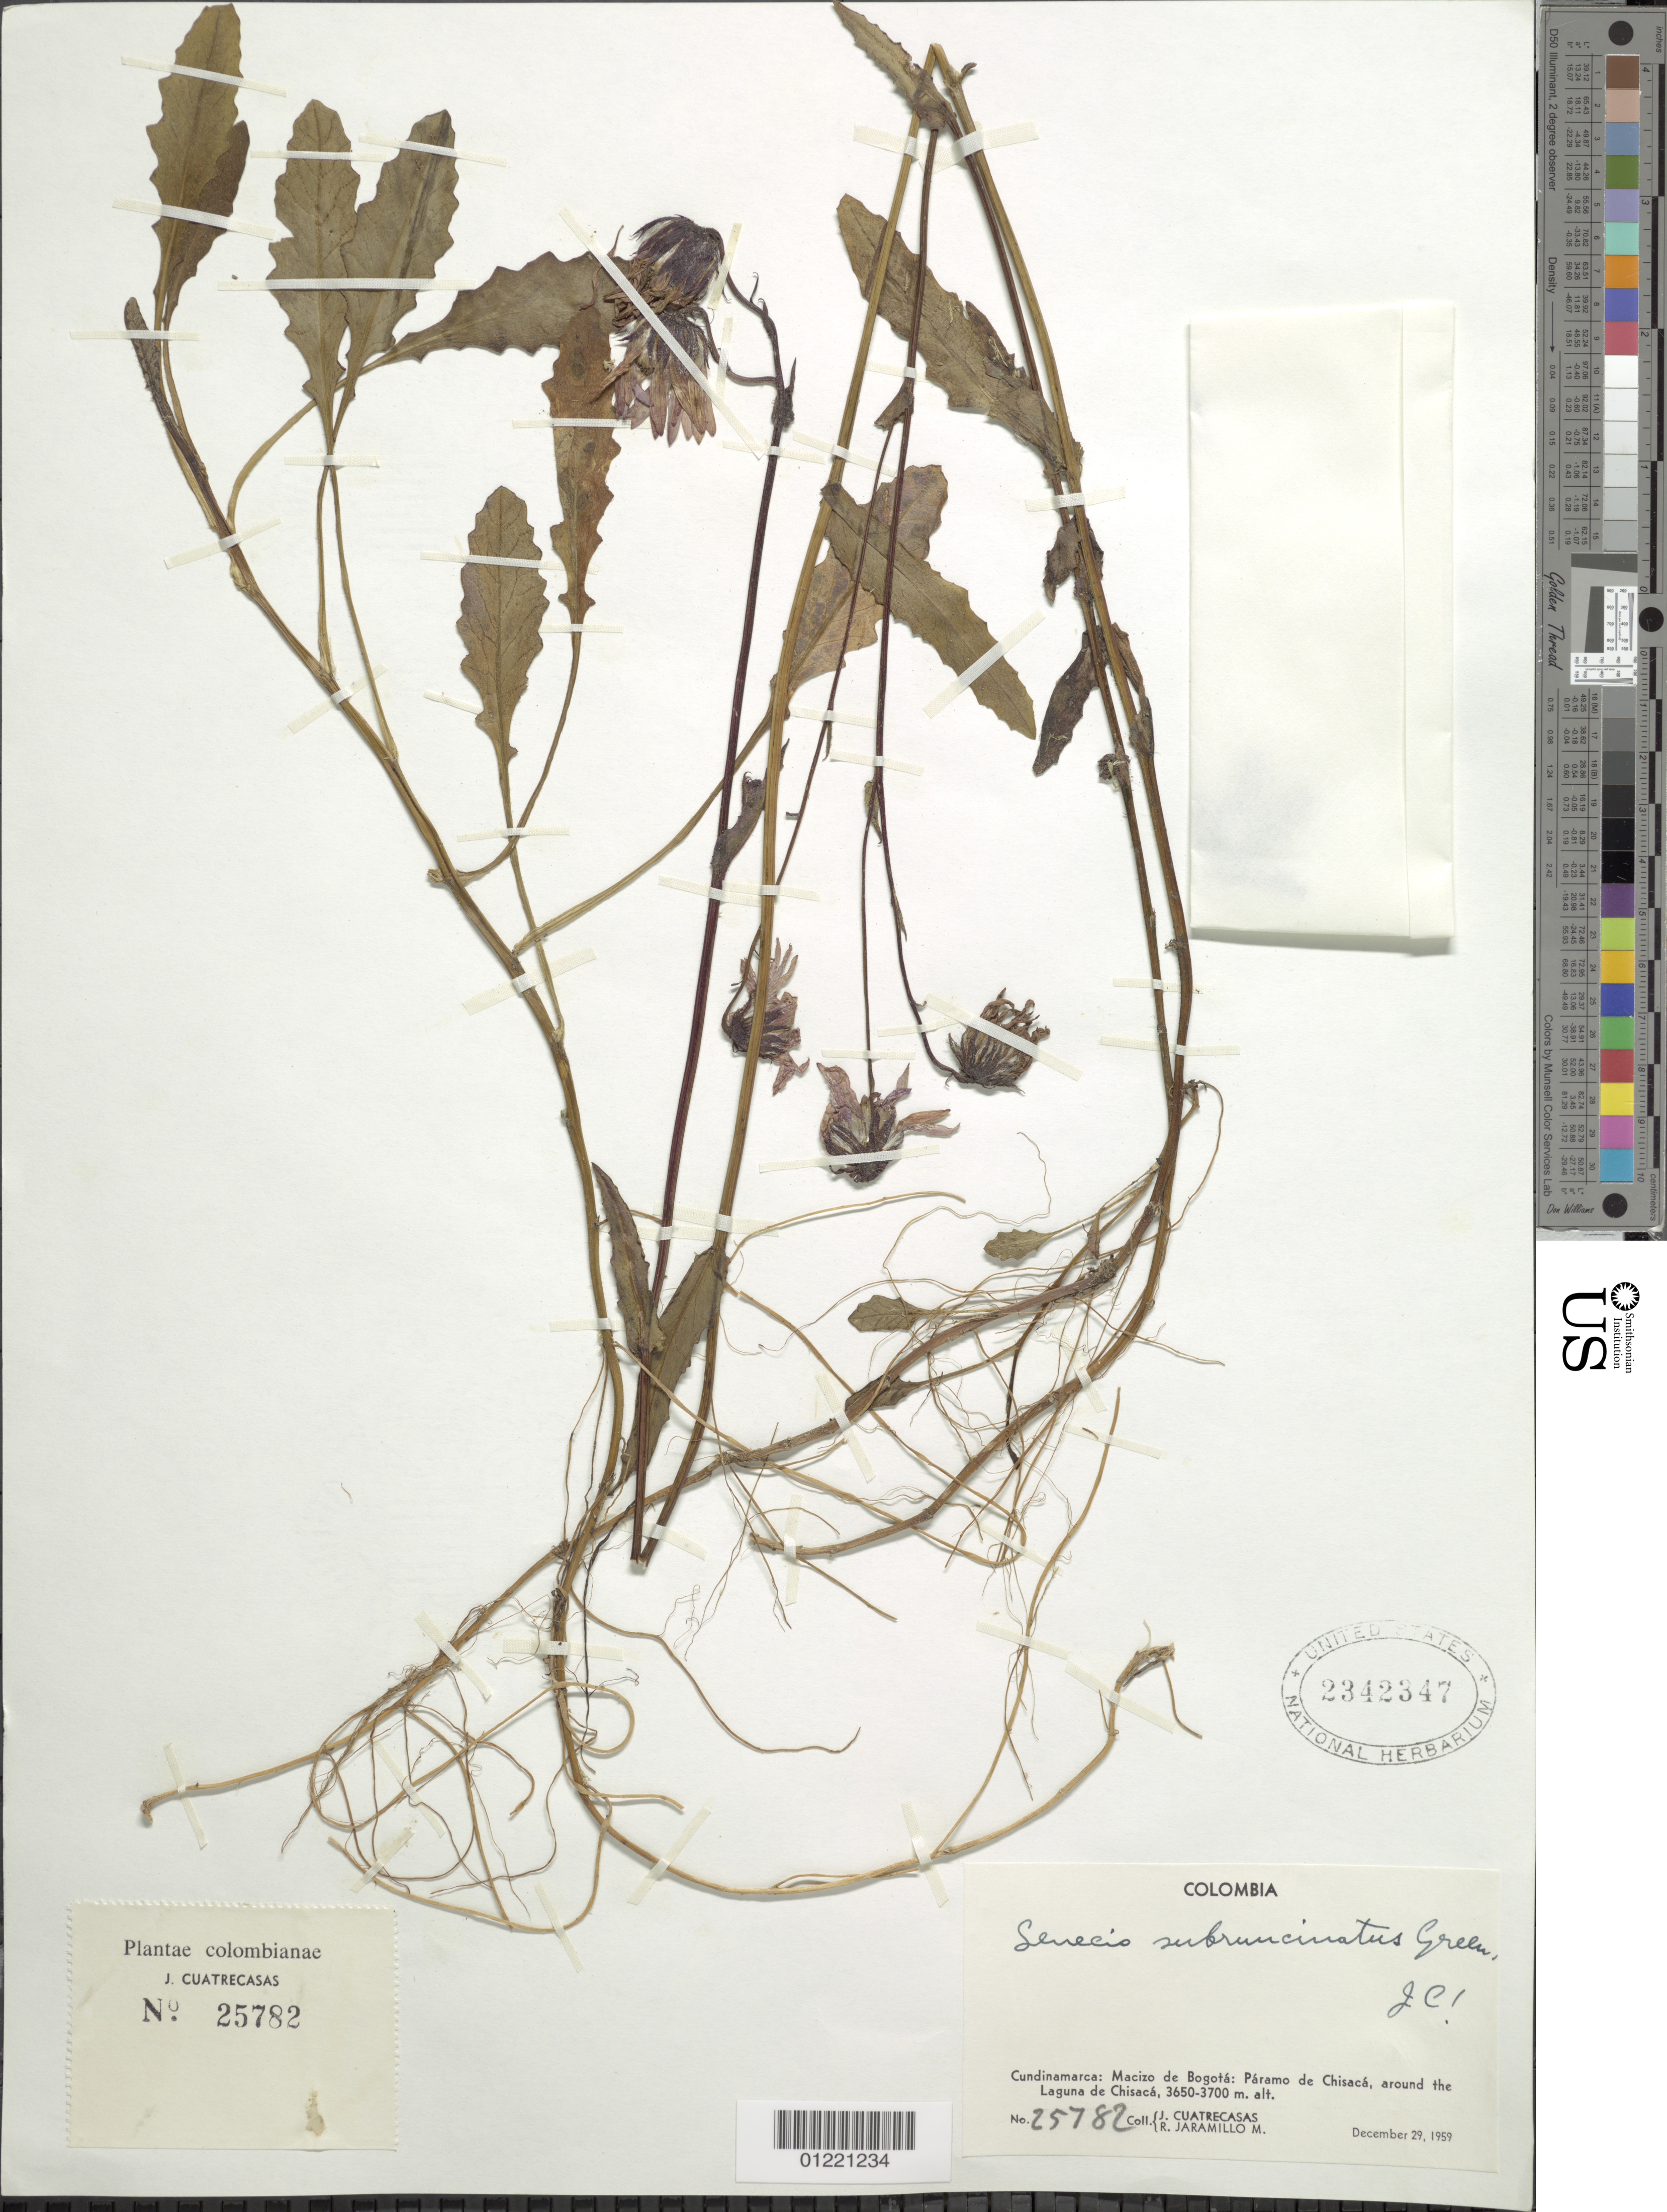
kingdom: Plantae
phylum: Tracheophyta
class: Magnoliopsida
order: Asterales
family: Asteraceae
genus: Senecio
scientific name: Senecio subruncinatus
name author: Greenm.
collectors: J. Cuatrecasas & R. Jaramillo M.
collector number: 25782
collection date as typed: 29 Dec 1959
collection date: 1959-12-29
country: Colombia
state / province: Cundinamarca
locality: Macizo de Bogotá, Páramo de Chisacá, around Laguna de Chisacá.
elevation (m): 3650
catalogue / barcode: US 2342347